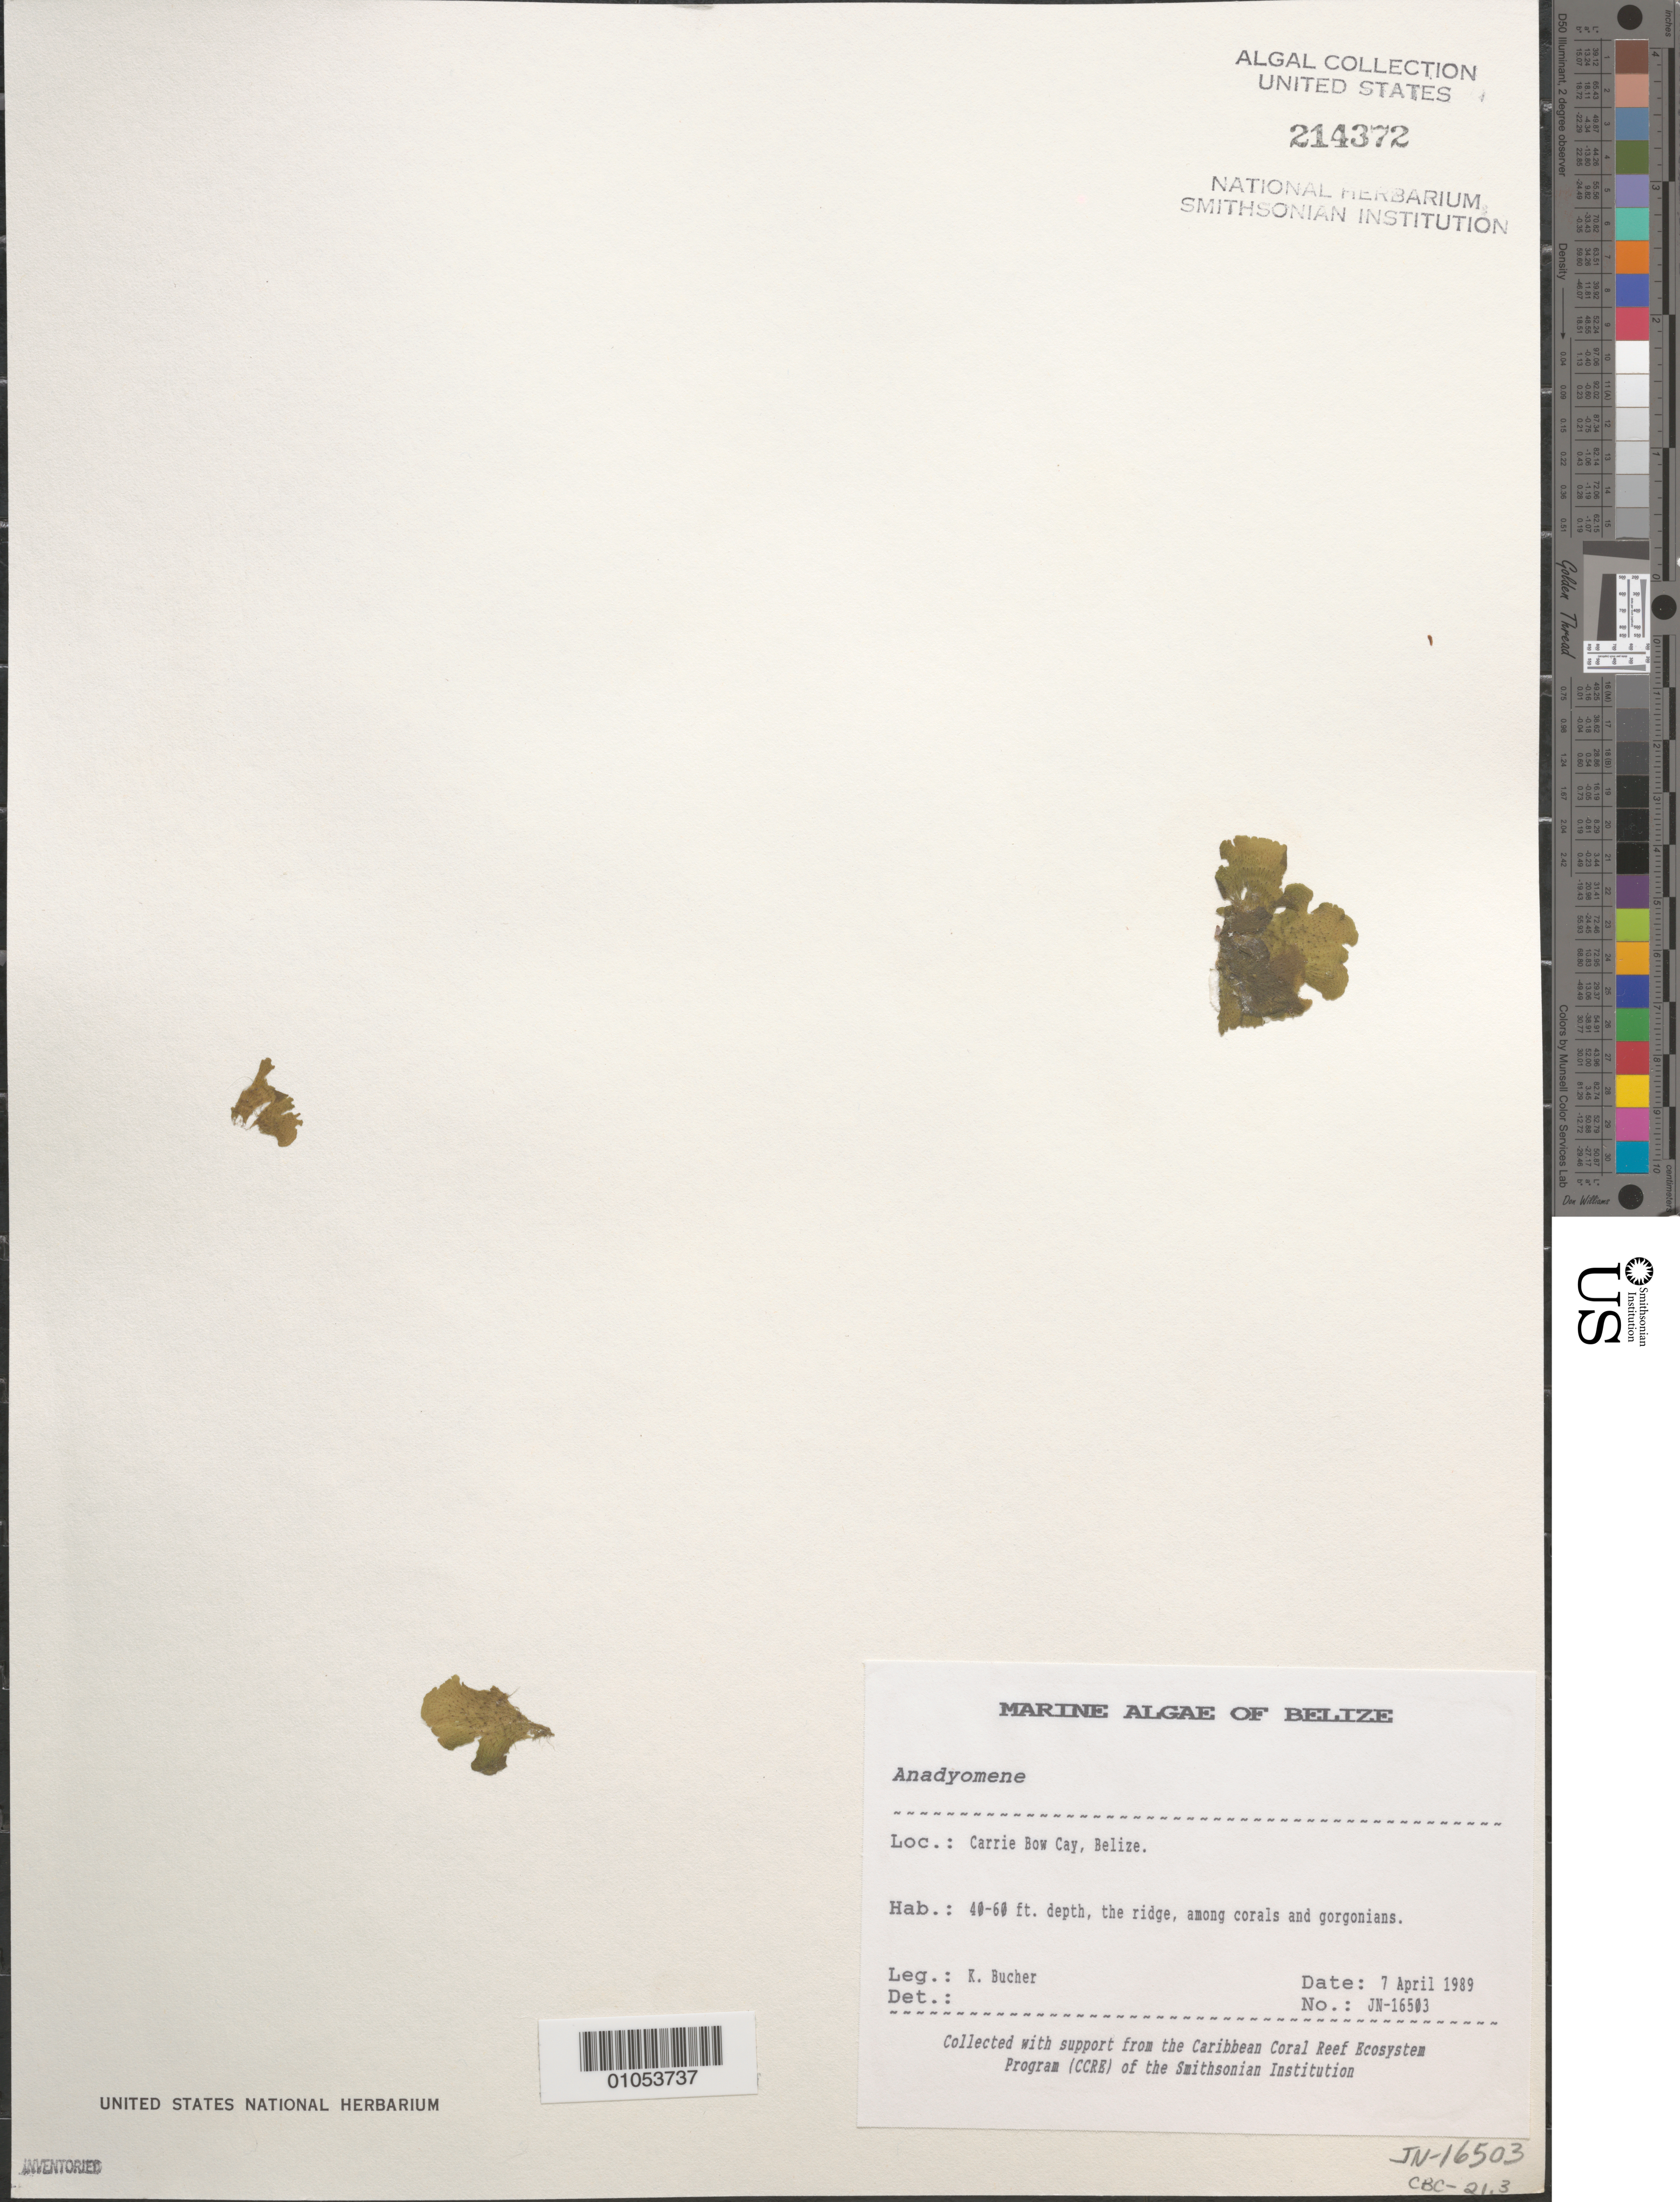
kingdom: Plantae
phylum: Chlorophyta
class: Ulvophyceae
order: Cladophorales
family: Anadyomenaceae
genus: Anadyomene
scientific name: Anadyomene sp.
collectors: K. E. Bucher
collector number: JN-16503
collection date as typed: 07 Apr 1989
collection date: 1989-04-07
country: Belize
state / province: Stann Creek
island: Carrie Bow Cay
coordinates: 16 48'N, 88 05'W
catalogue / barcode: US 214372